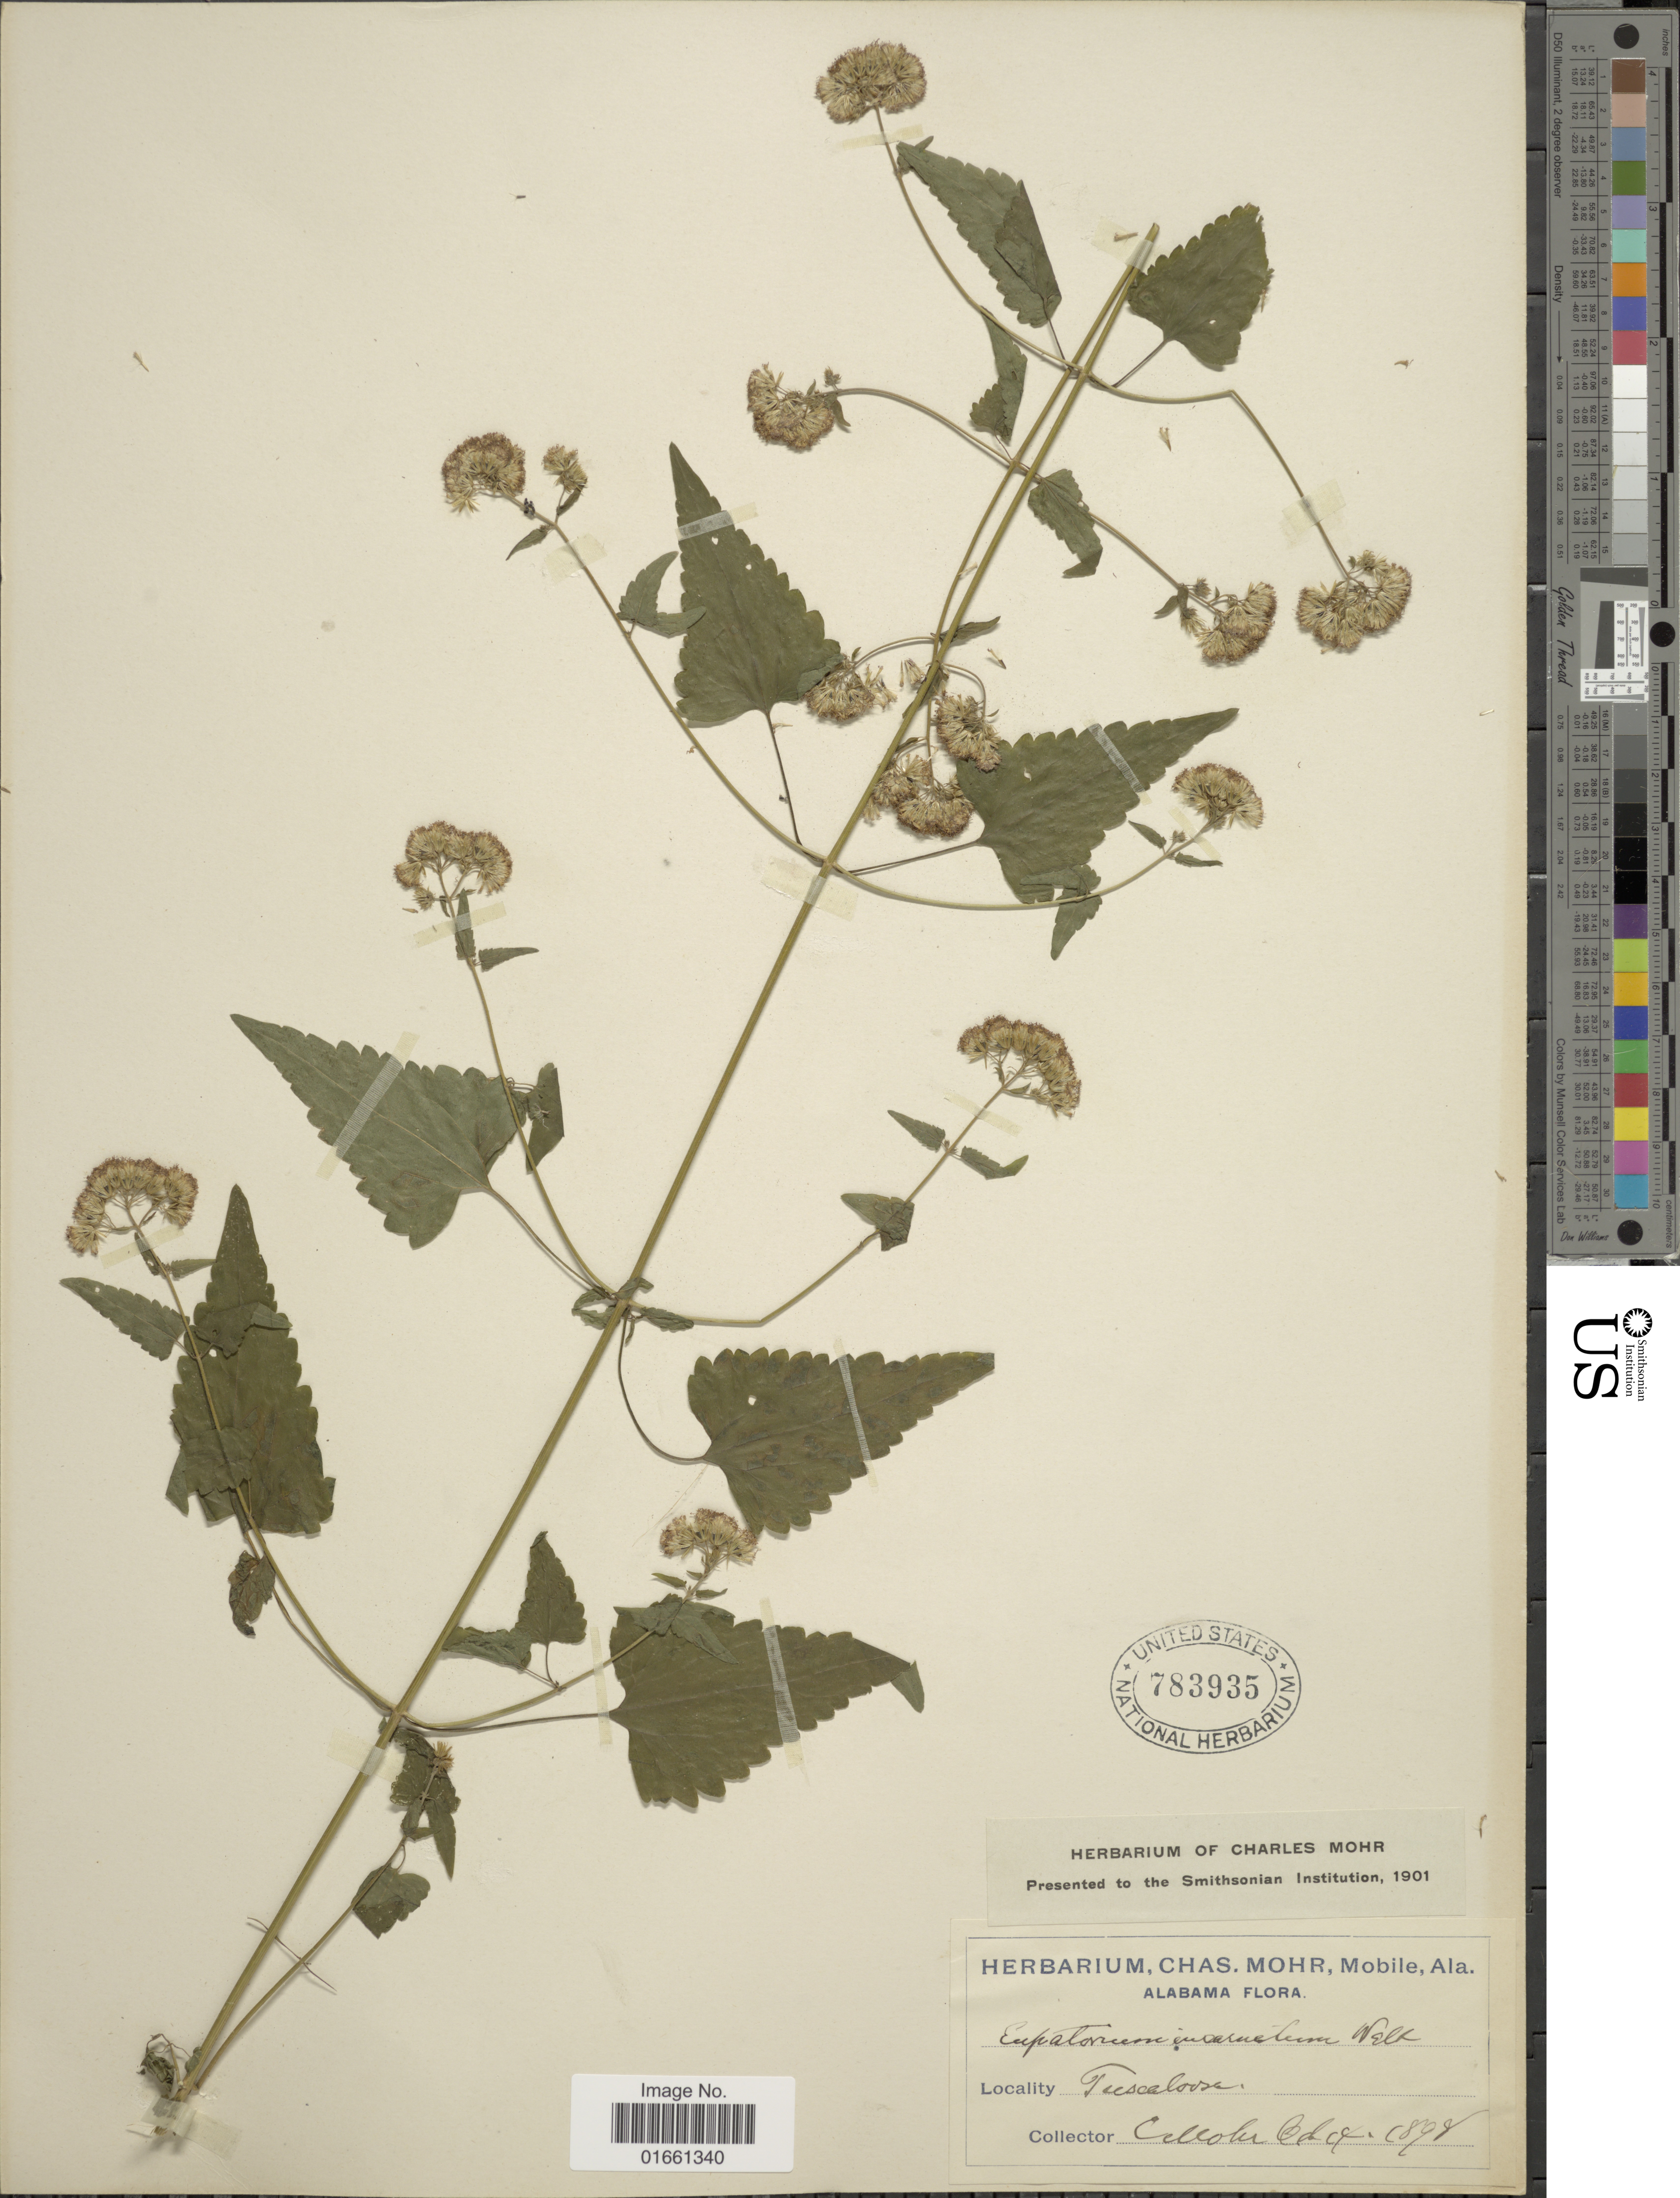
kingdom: Plantae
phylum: Tracheophyta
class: Magnoliopsida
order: Asterales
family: Asteraceae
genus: Fleischmannia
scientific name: Fleischmannia incarnata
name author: (Walter) R.M. King & H. Rob.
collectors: C. T. Mohr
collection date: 1898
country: United States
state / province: Alabama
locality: Tuscaloosa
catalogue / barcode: US 783935